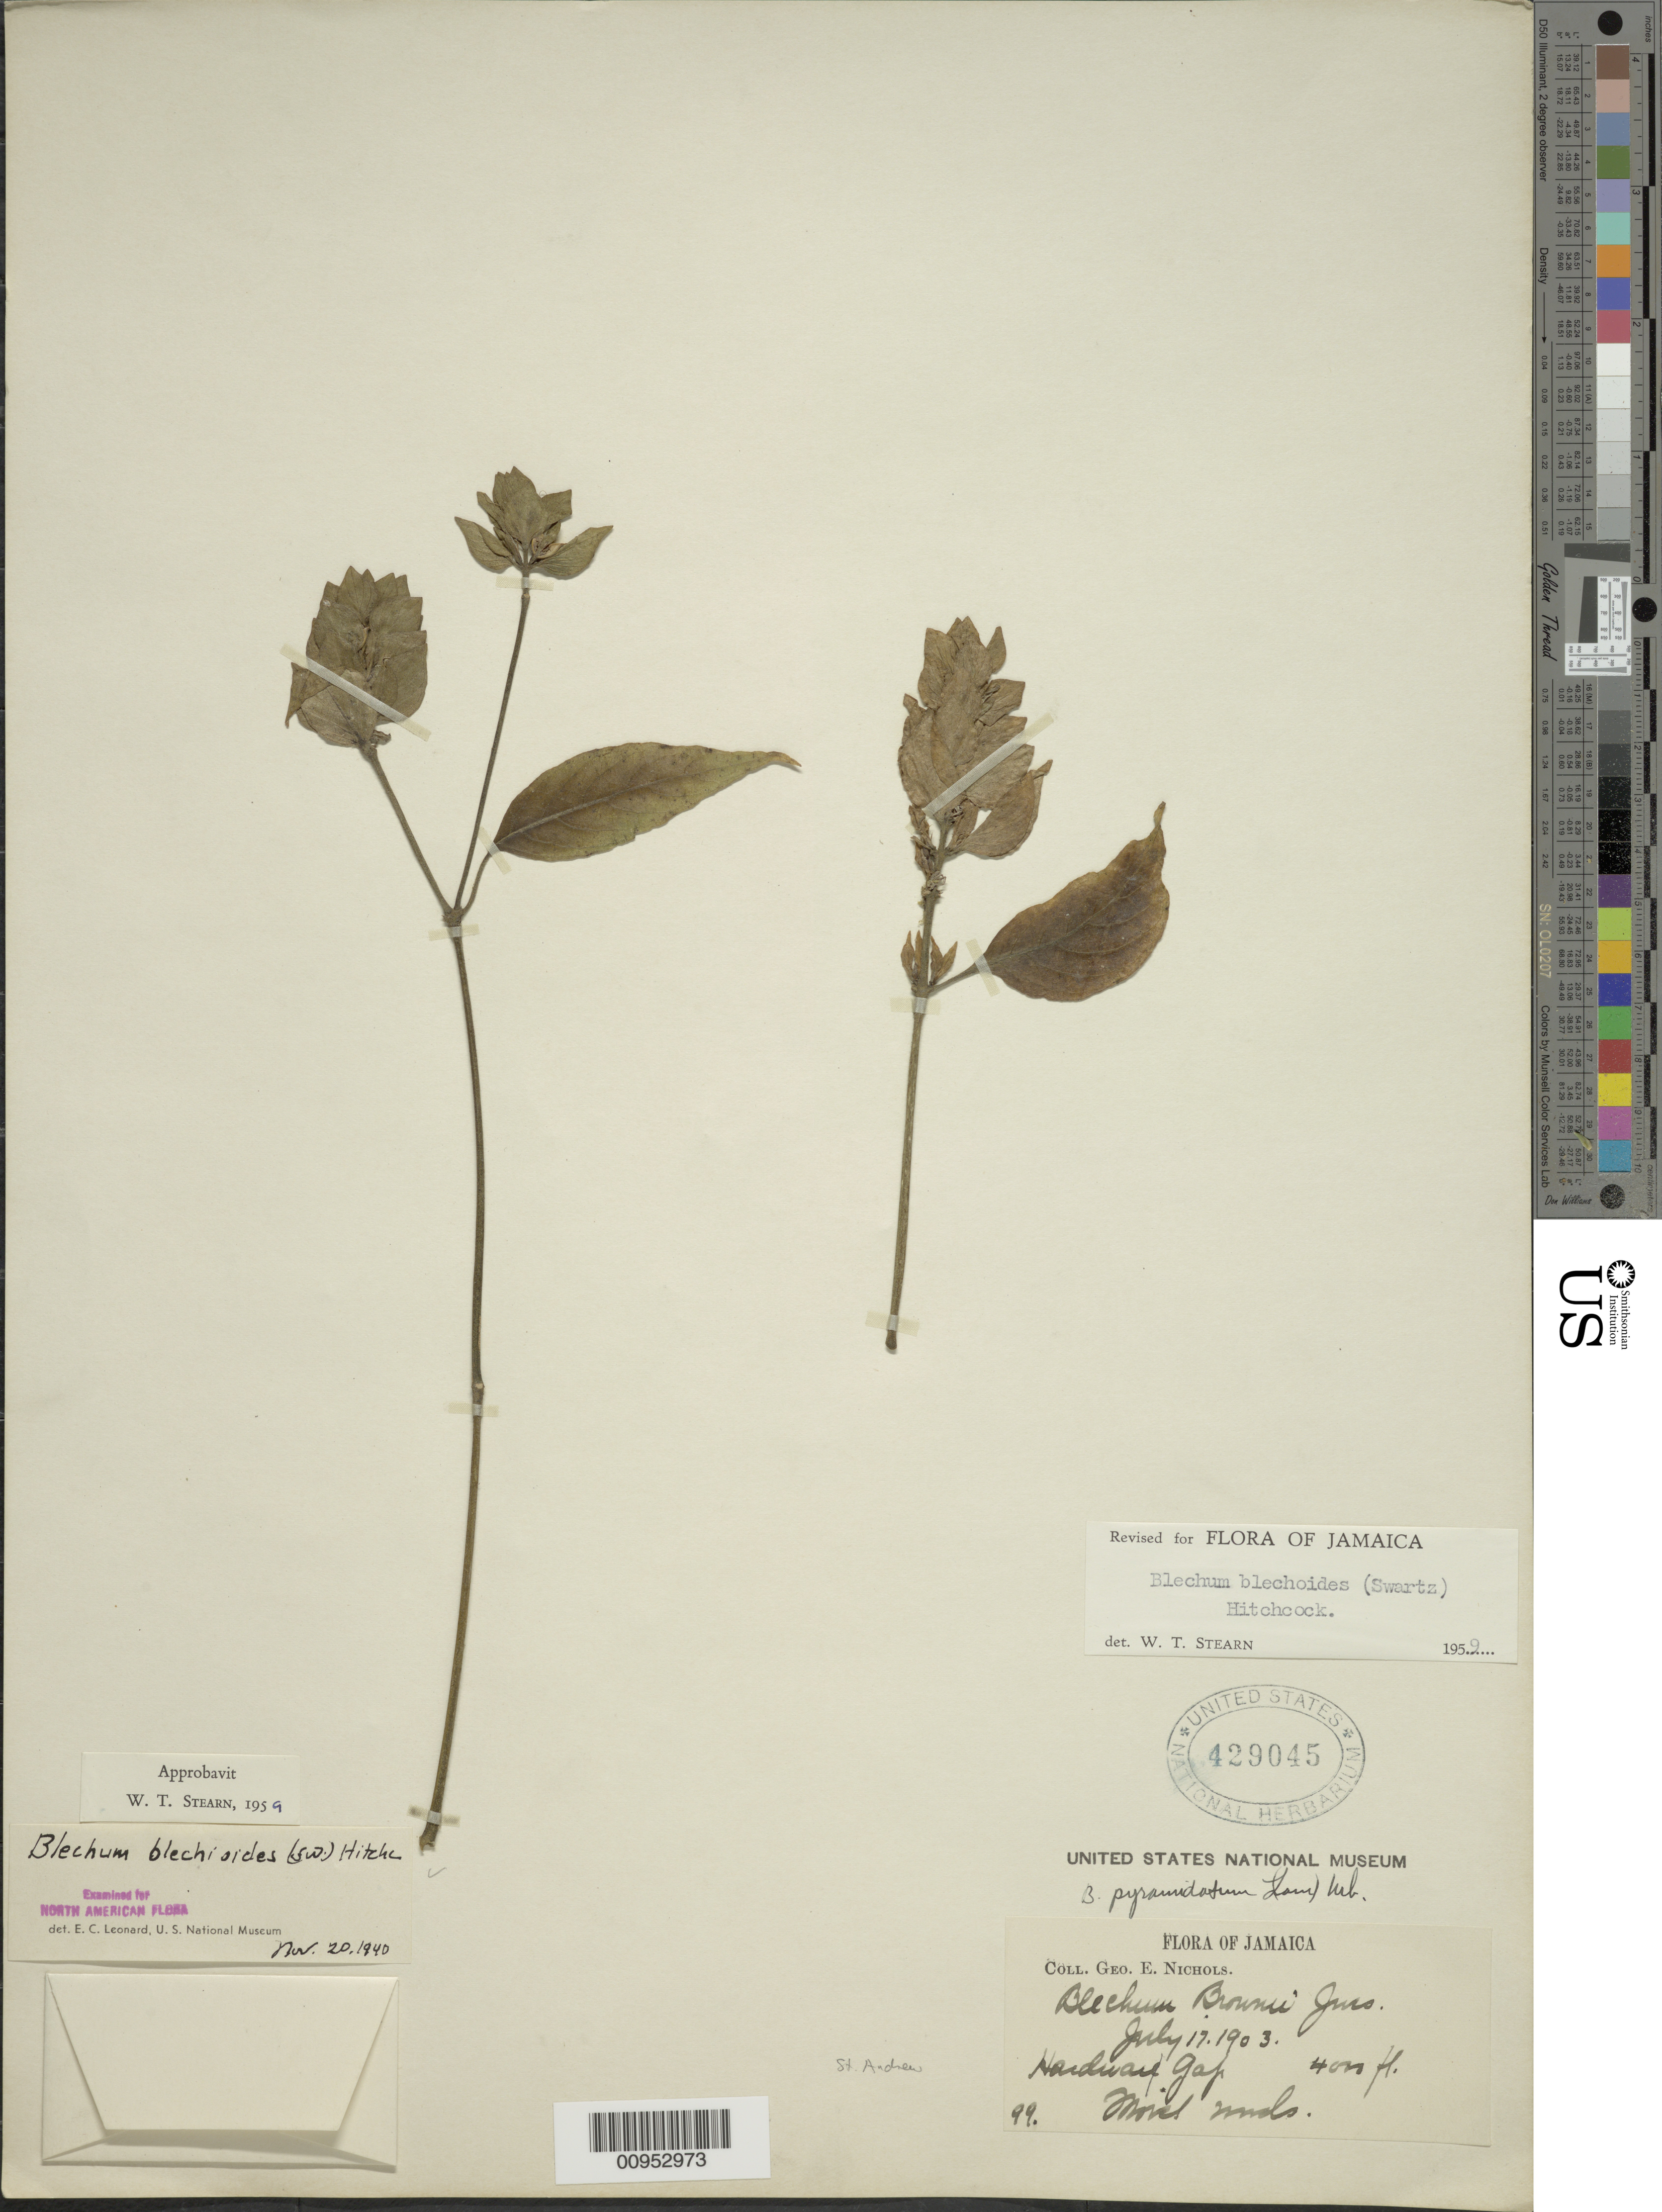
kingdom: Plantae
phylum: Tracheophyta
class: Magnoliopsida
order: Lamiales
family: Acanthaceae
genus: Blechum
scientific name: Blechum blechioides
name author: (Sw.) Hitchc.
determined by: Leonard, Emery C., (US)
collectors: G. E. Nichols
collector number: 99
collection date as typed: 17 Jul 1903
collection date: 1903-07-17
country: Jamaica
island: Jamaica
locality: Hardware Gap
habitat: Moist lands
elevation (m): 122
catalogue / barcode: US 429045